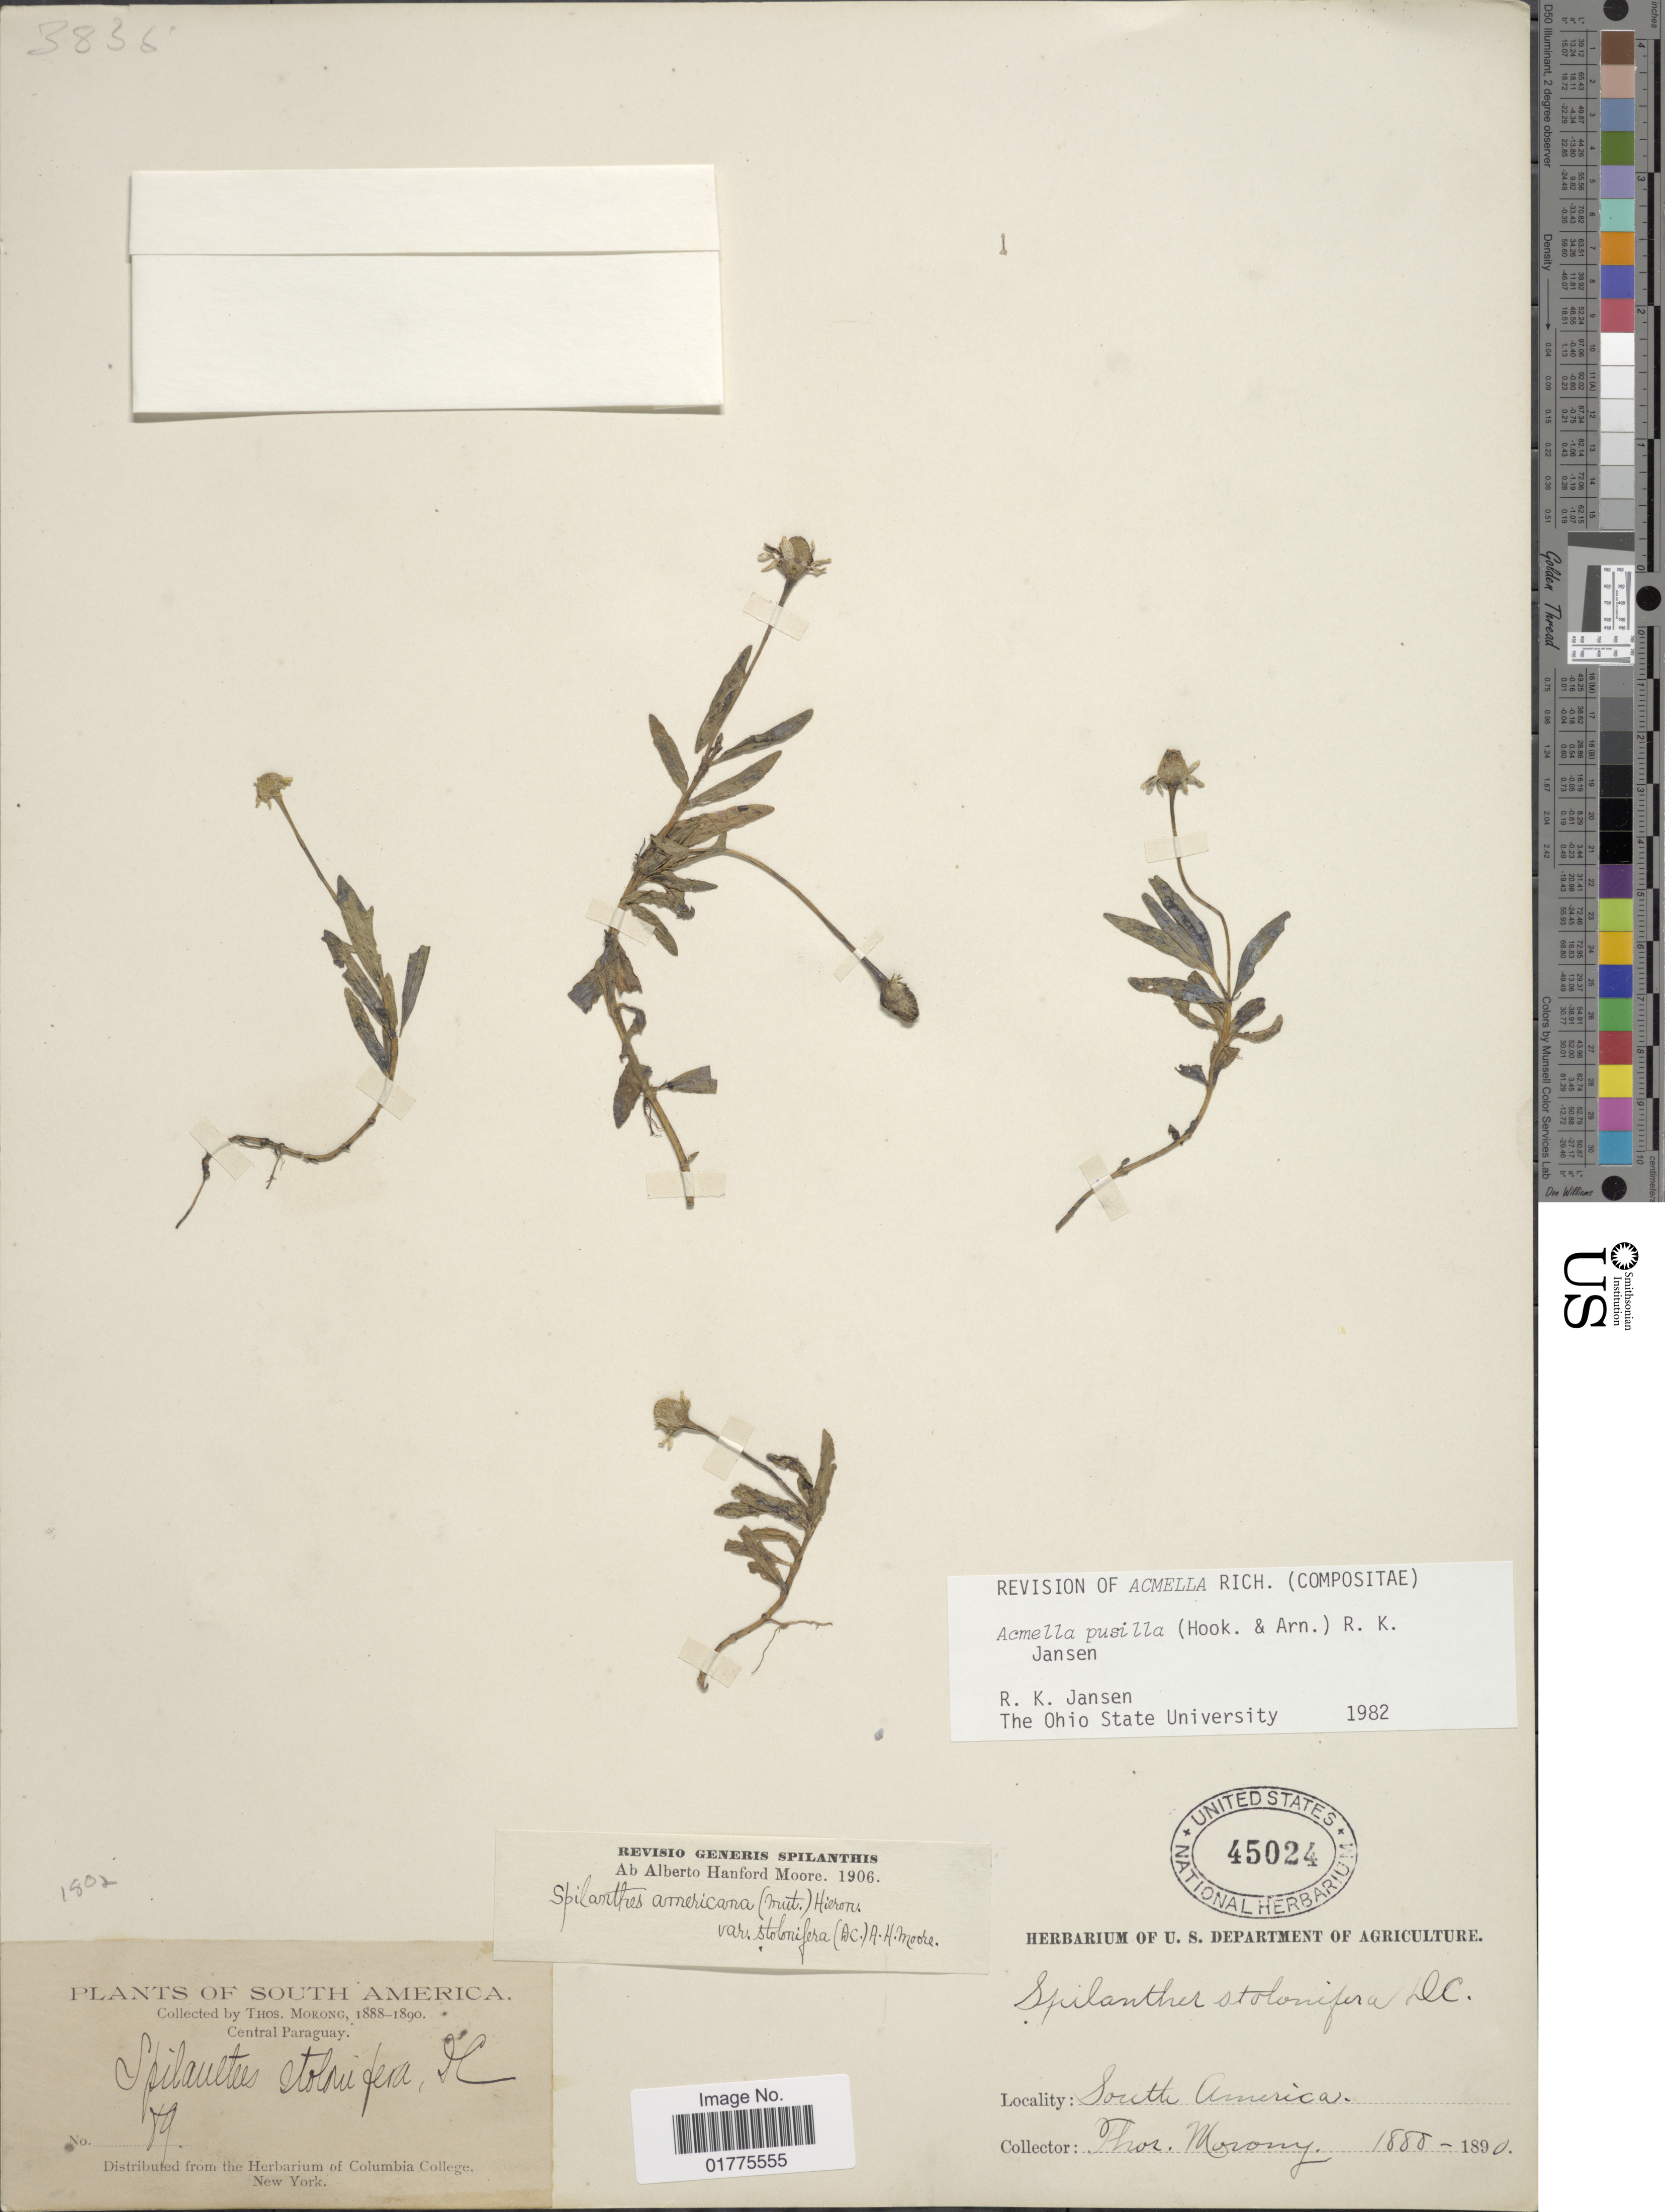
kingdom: Plantae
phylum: Tracheophyta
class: Magnoliopsida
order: Asterales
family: Asteraceae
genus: Acmella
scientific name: Acmella pusilla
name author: (Hook. & Arn.) R.K. Jansen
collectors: ex herb. T. Morong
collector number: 89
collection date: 1888/1890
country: Paraguay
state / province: Central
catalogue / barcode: US 45024